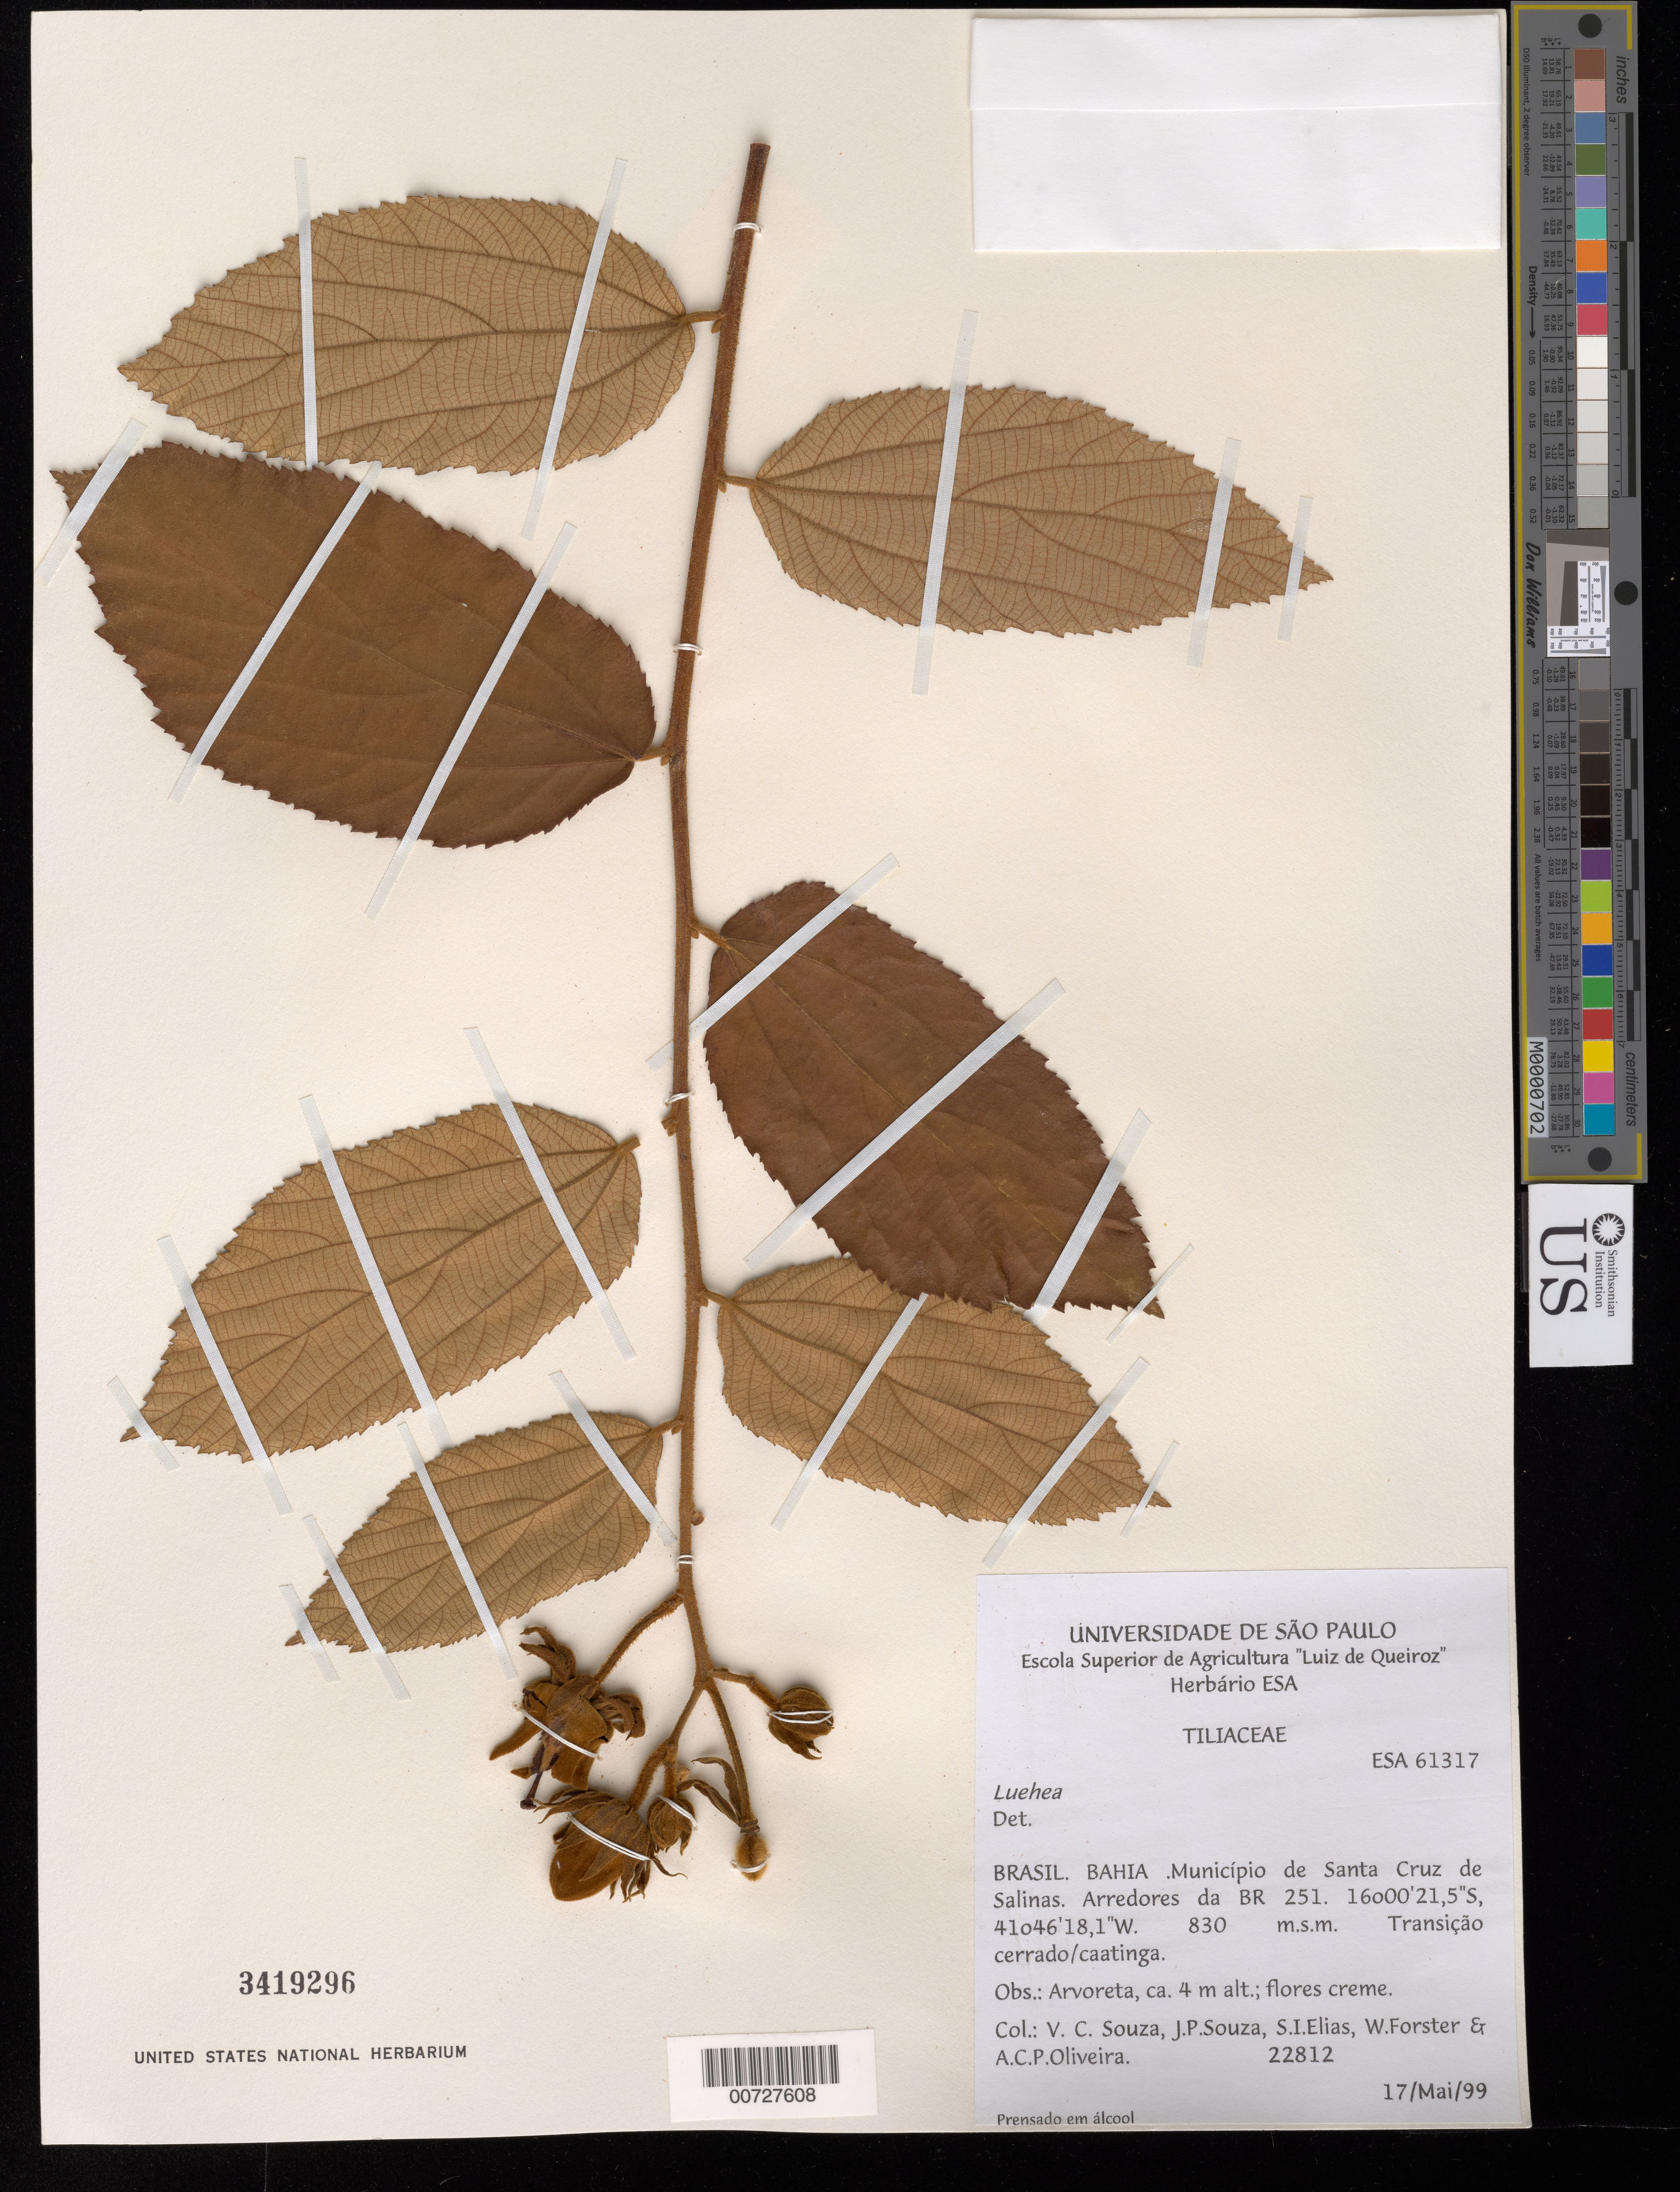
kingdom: Plantae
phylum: Tracheophyta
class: Magnoliopsida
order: Malvales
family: Malvaceae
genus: Luehea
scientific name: Luehea sp.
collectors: V. C. Souza, J. Souza, S. I. Elias, S. I. Elias, W. Forster & A. C. Oliveira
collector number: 22812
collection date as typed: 17 May 1999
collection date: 1999-05-17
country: Brazil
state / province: Bahia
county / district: Santa Cruz de Salinas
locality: Arredores da BR 251.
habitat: Transição cerrado/caatinga.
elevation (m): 830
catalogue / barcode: US 3419296